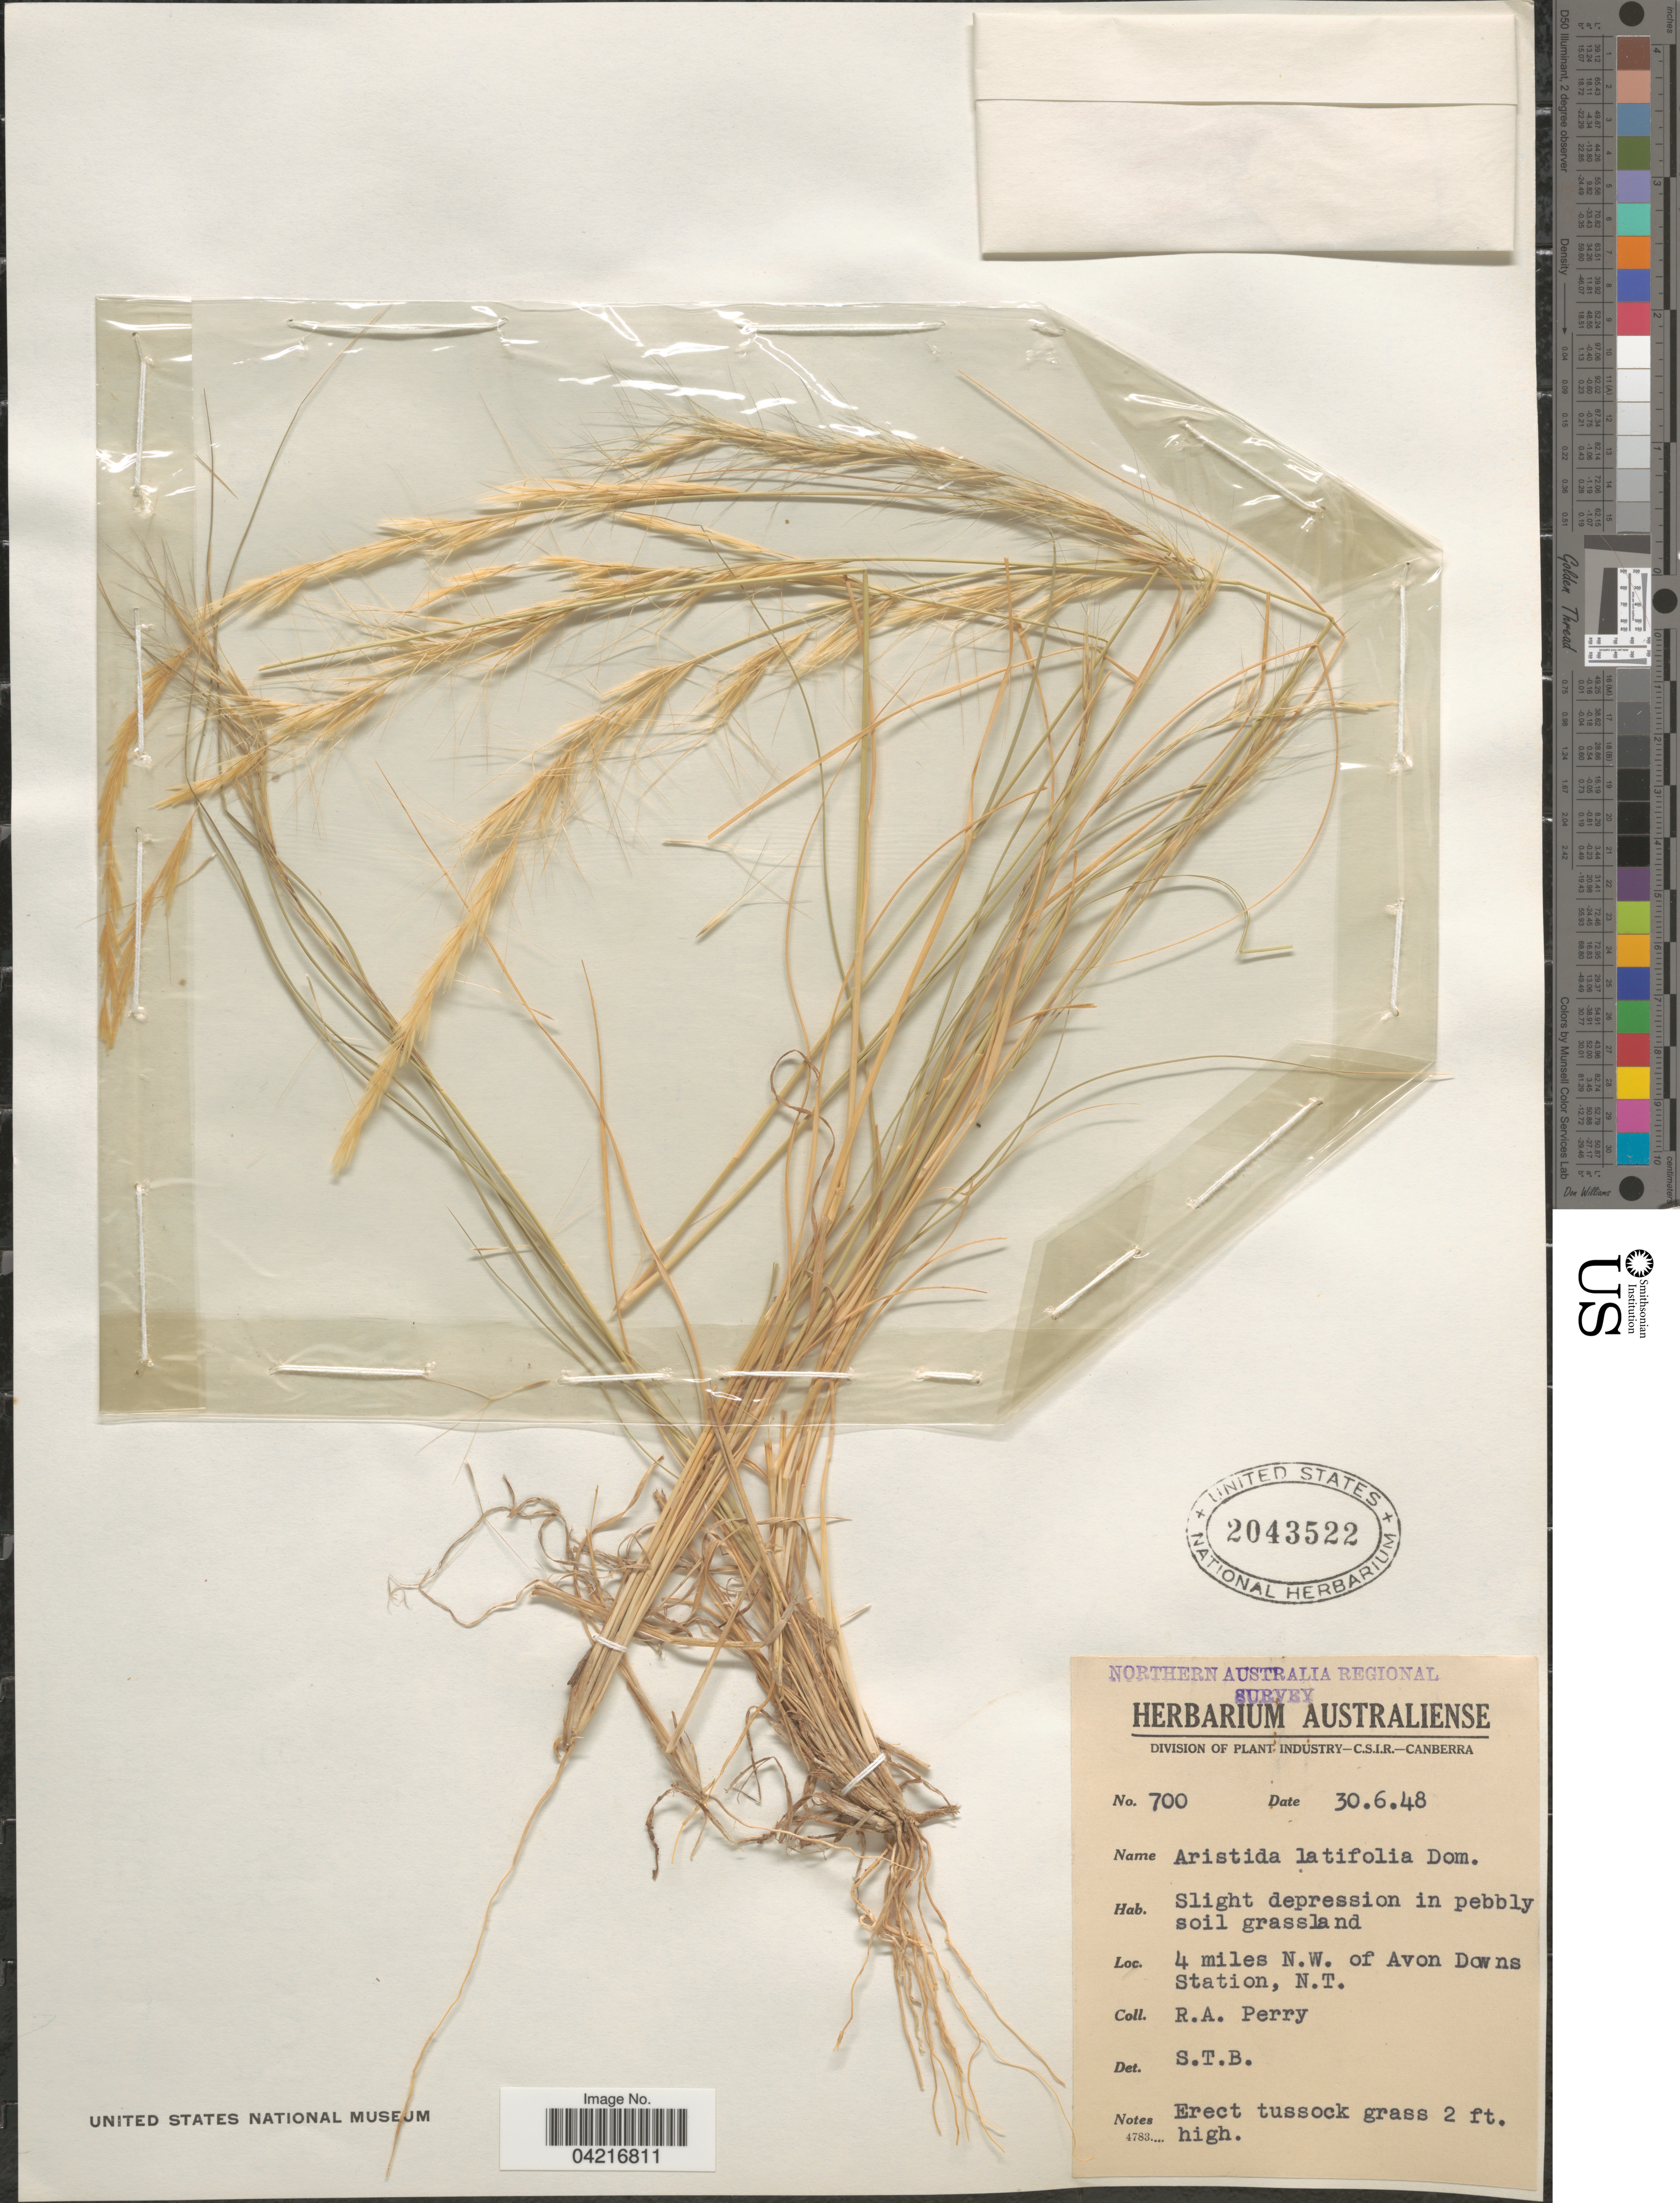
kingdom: Plantae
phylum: Tracheophyta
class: Liliopsida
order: Poales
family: Poaceae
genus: Aristida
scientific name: Aristida latifolia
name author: Domin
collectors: Perry, R. A.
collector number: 700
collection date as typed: Transcribed d/m/y: 30/6/48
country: Australia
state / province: Northern Territory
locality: Northern Australia Regional Survey. 4 miles N.W. of Avon Downs Station.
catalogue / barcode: US 2043522